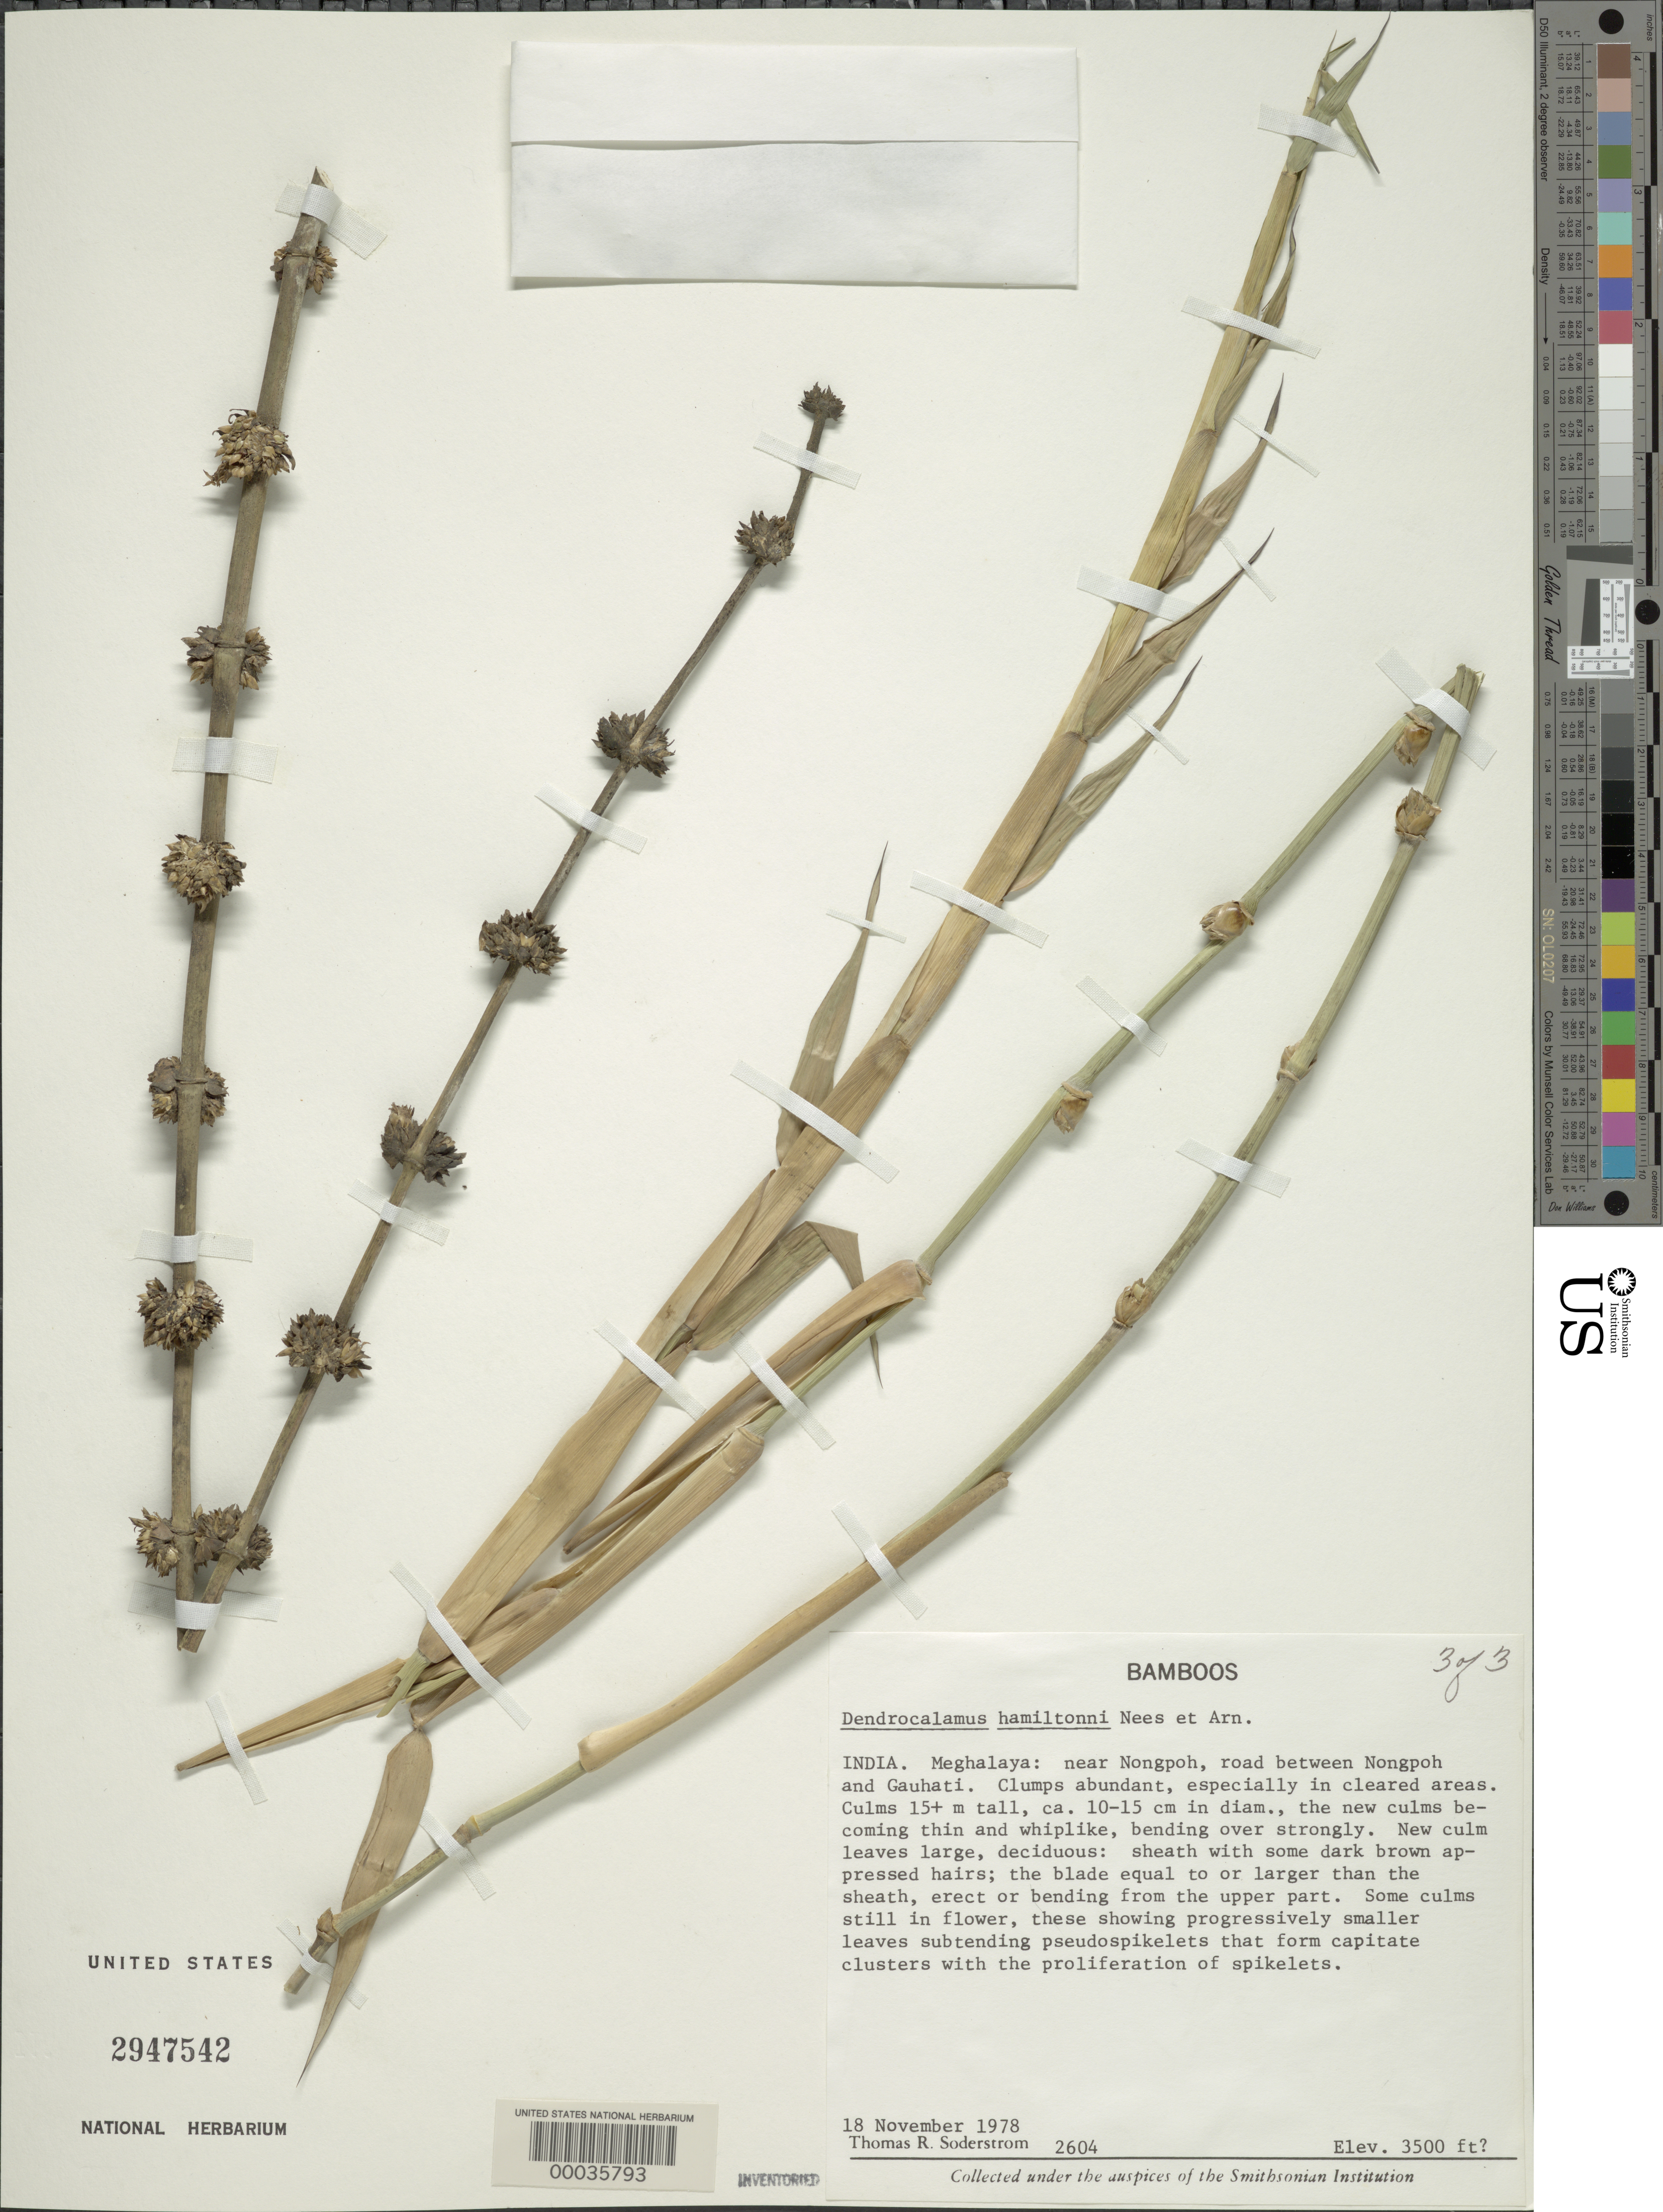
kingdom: Plantae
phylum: Tracheophyta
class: Liliopsida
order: Poales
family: Poaceae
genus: Dendrocalamus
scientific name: Dendrocalamus hamiltonii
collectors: T. R. Soderstrom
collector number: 2604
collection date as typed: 18 Nov 1978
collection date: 1978-11-18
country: India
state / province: Meghalaya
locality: Nongpoh, gauhati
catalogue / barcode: US 2947542